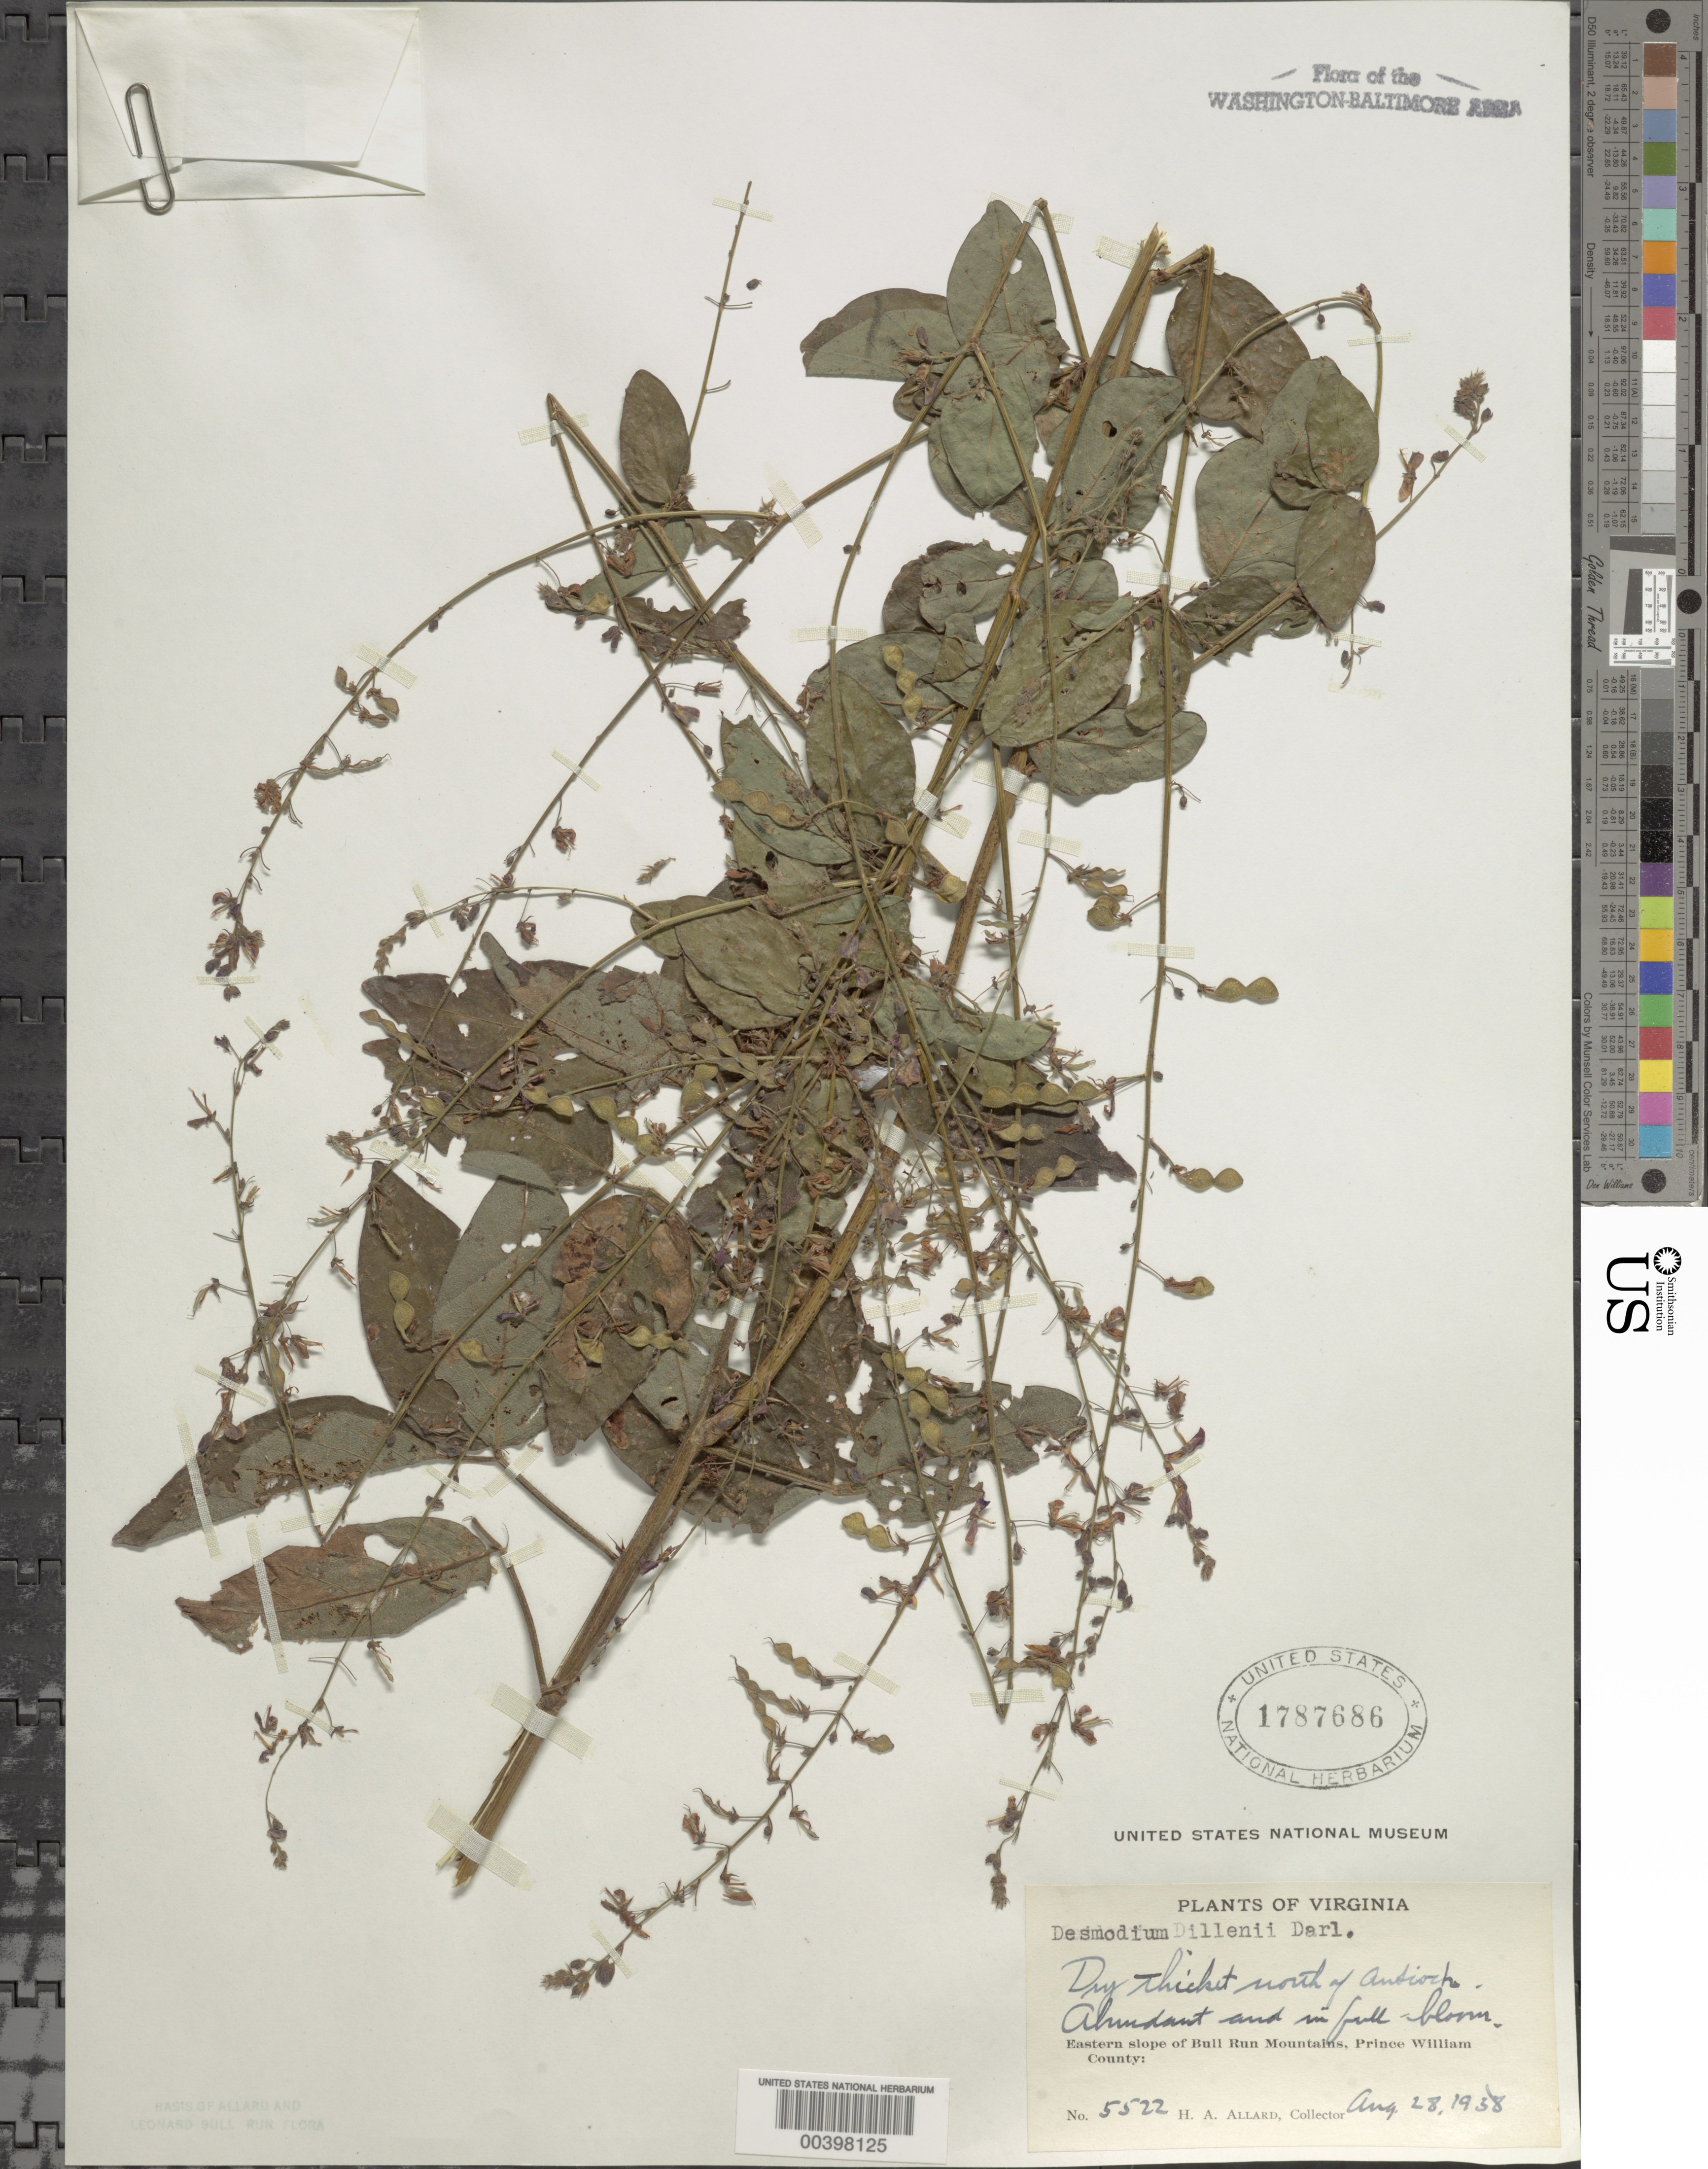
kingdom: Plantae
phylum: Tracheophyta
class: Magnoliopsida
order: Fabales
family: Fabaceae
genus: Desmodium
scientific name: Desmodium glabellum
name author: (Michx.) DC.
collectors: H. A. Allard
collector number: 5522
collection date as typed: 28 Aug 1938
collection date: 1938-08-28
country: United States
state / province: Virginia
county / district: Prince William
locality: North of Antioch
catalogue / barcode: US 1787686